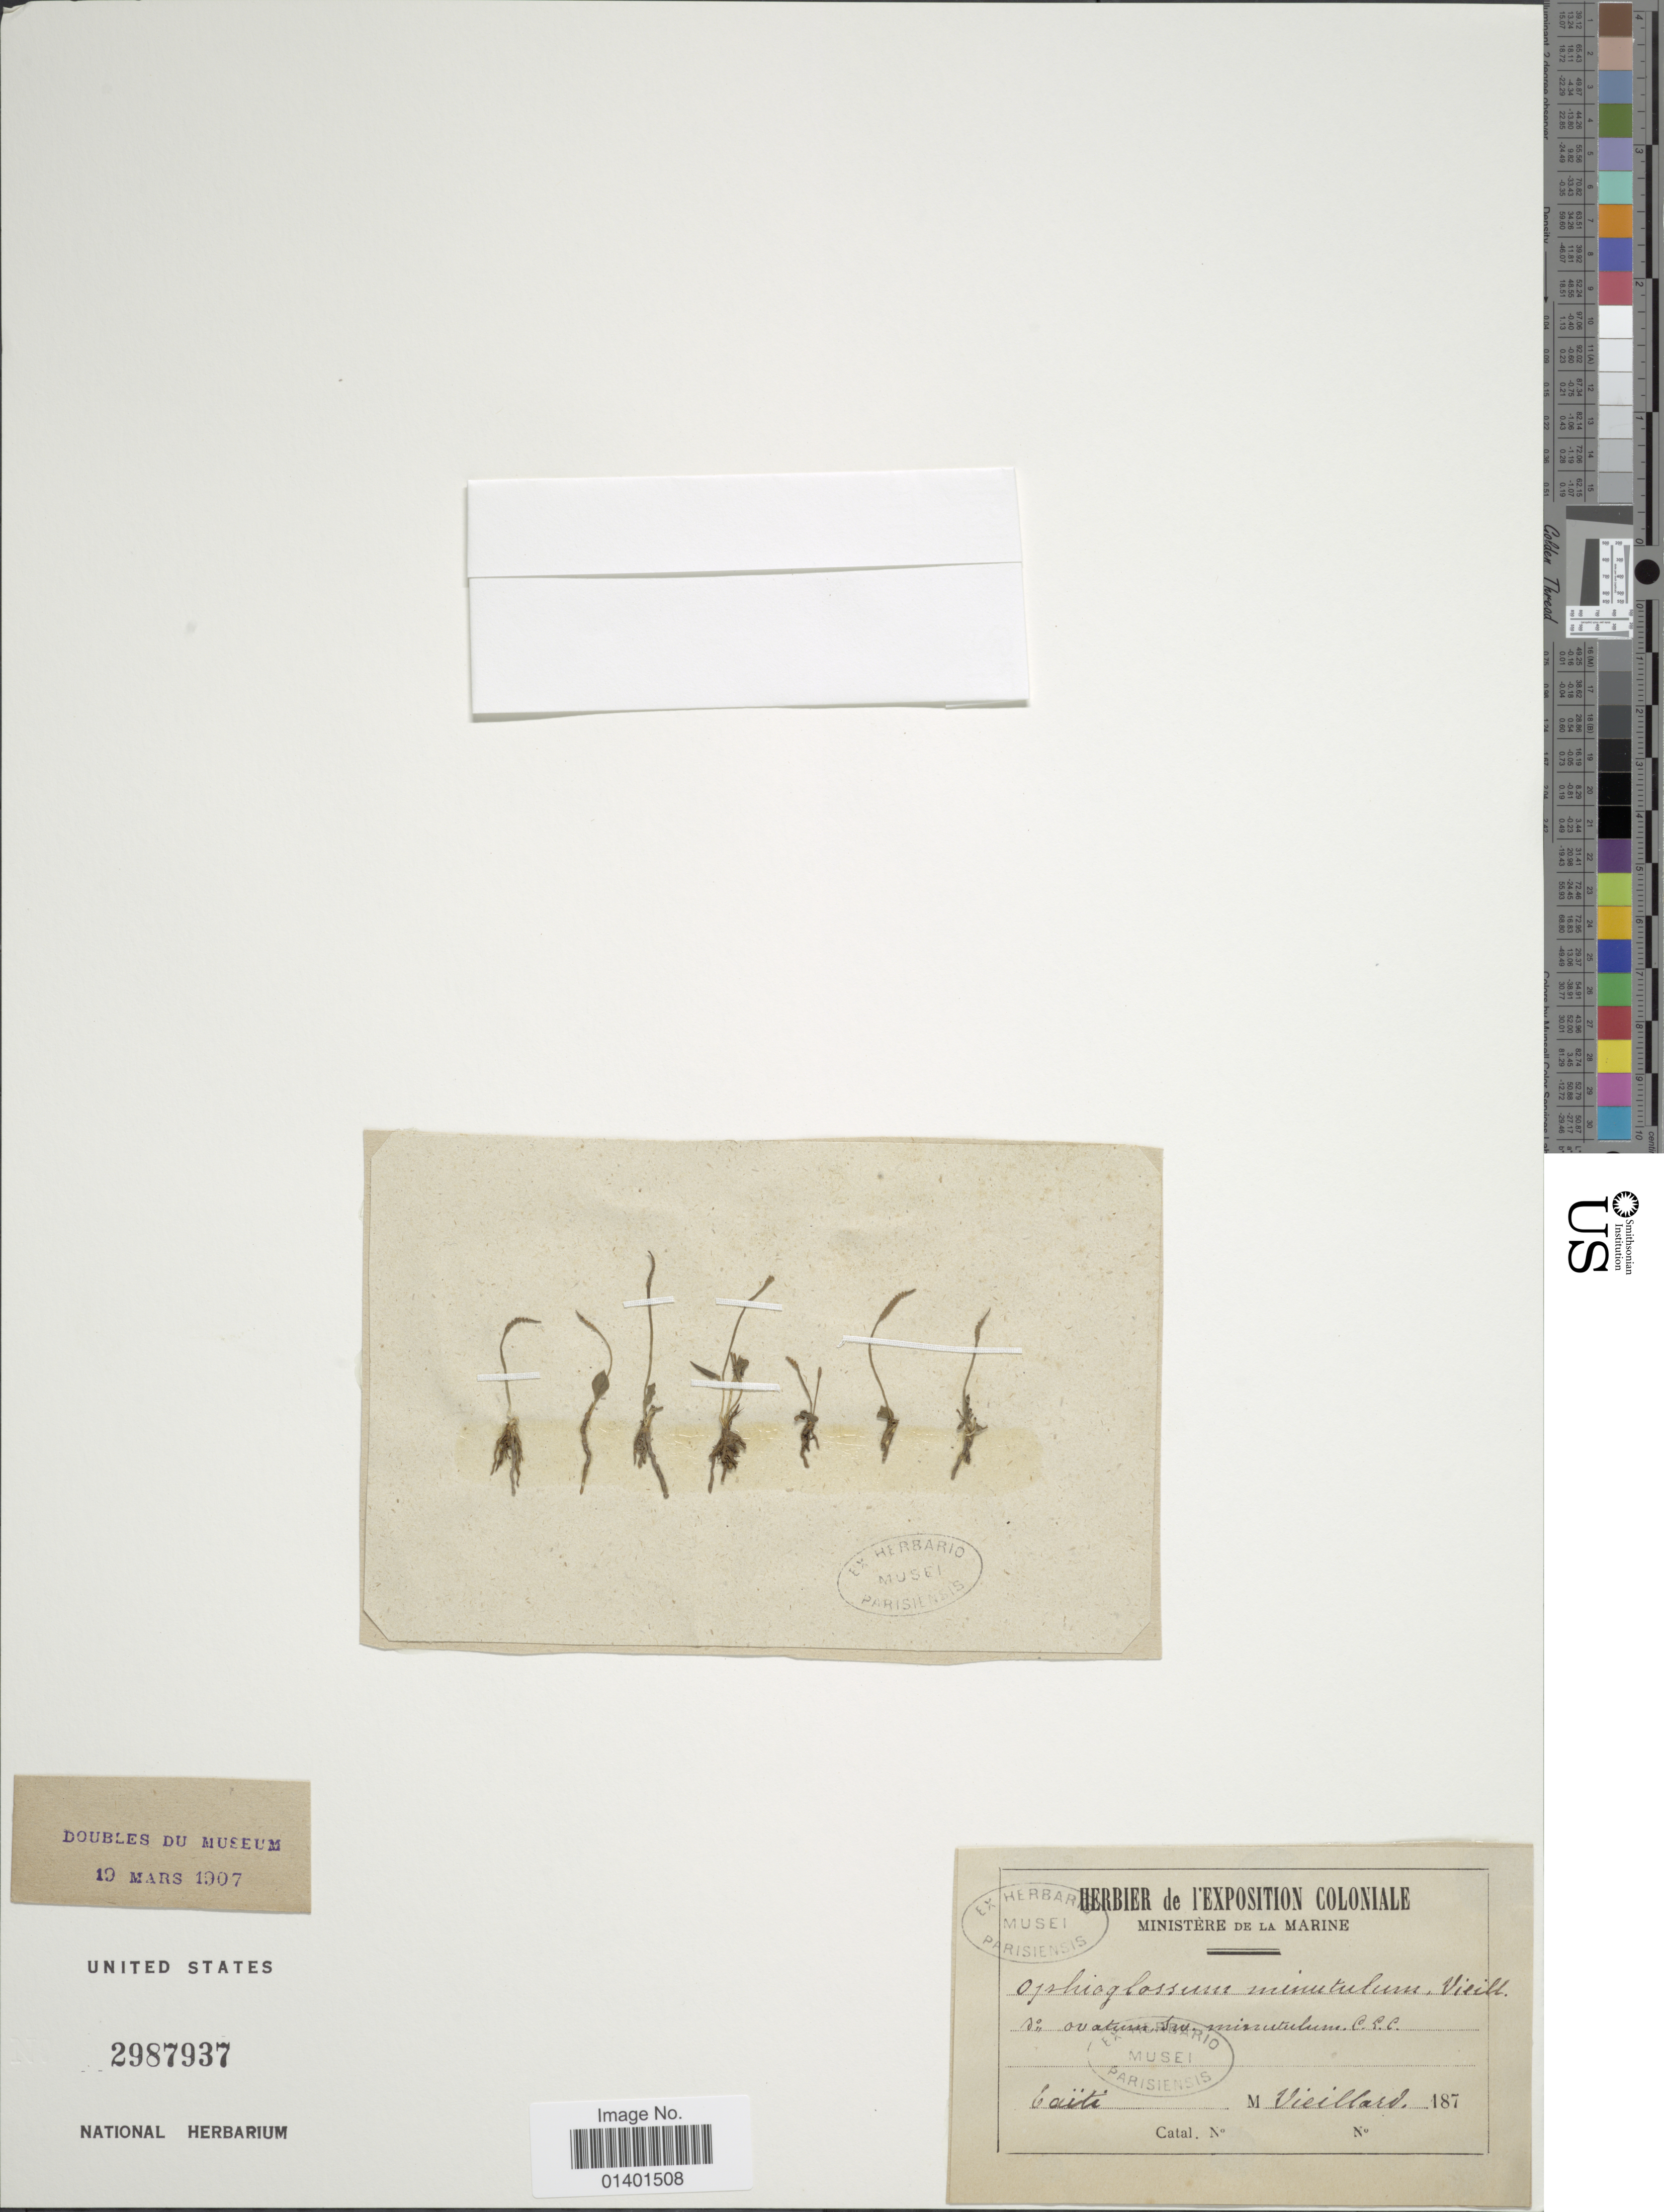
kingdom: Plantae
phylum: Tracheophyta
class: Polypodiopsida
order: Ophioglossales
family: Ophioglossaceae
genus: Ophioglossum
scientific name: Ophioglossum minitulum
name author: Vieill.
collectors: -. Vieillard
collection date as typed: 187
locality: Taiti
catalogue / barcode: US 2987937